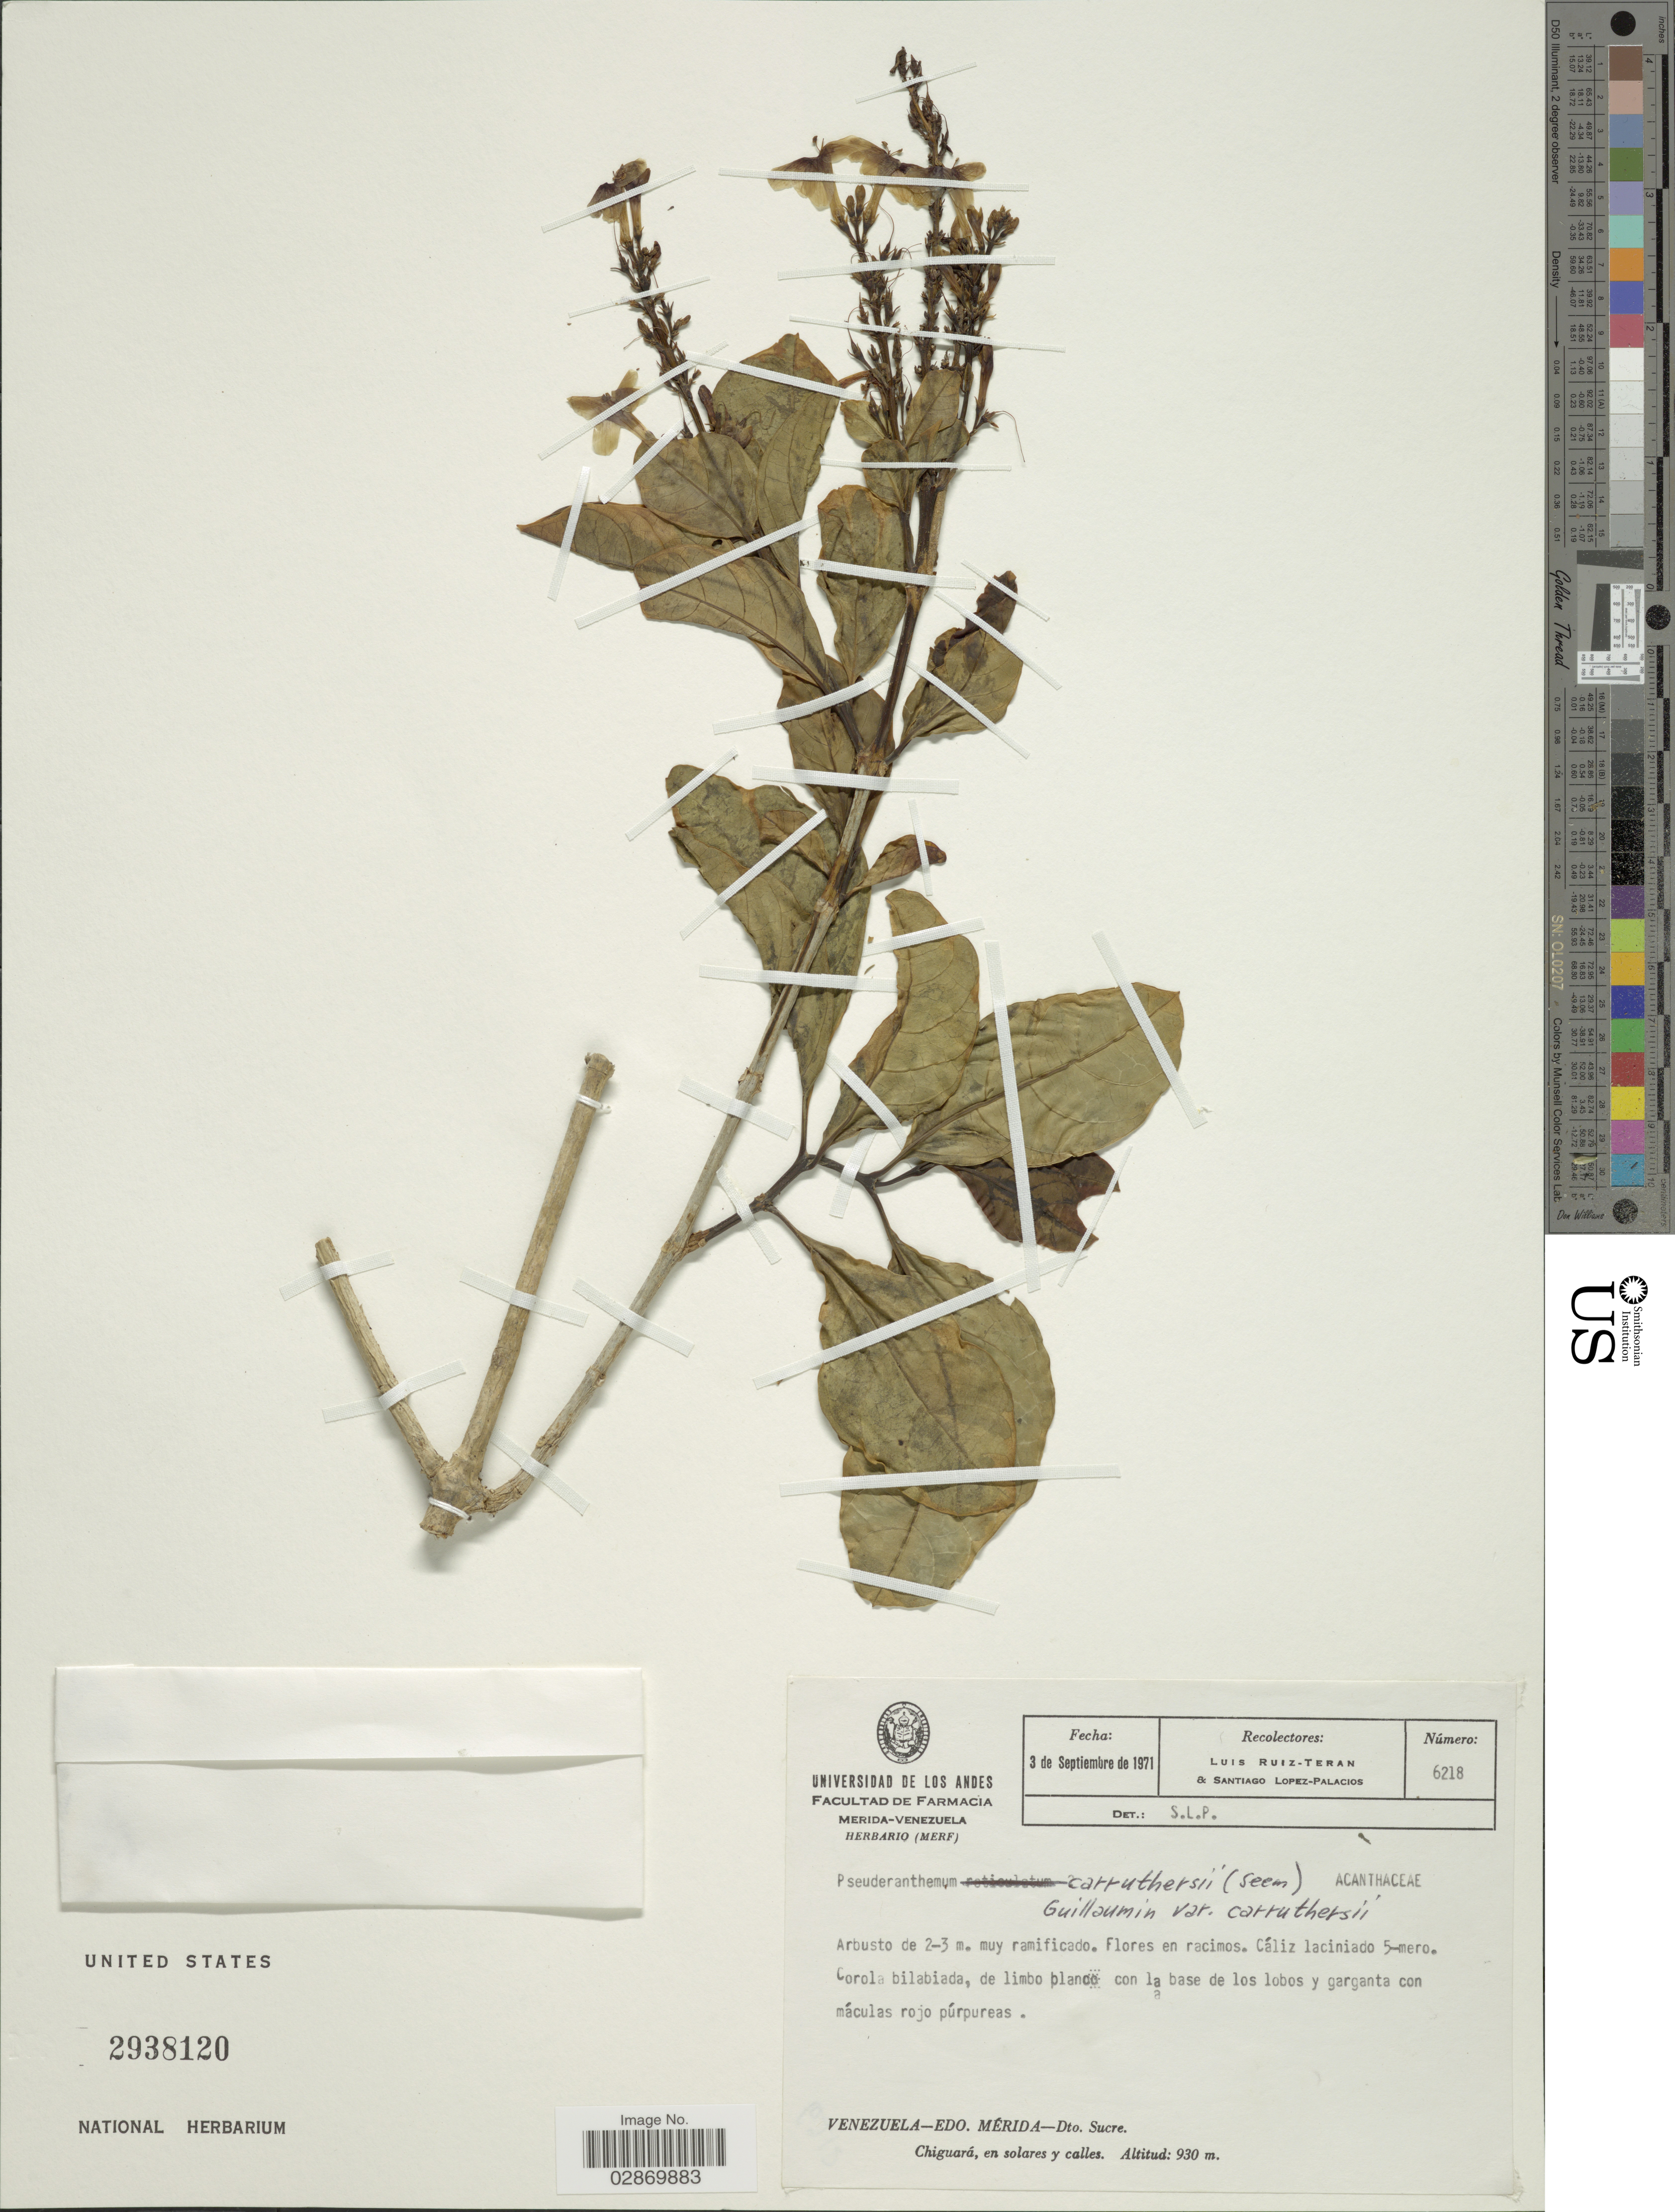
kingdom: Plantae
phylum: Tracheophyta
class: Magnoliopsida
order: Lamiales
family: Acanthaceae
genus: Pseuderanthemum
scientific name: Pseuderanthemum carruthersii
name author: (Seem.) Guillaumin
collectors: L. E. Ruíz-Terán & S. López-Palacios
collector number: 6218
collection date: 1971-09-03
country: Venezuela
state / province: Mérida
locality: Dto. Sucre, Chiguará, en solares y calles.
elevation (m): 930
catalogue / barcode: US 2938120